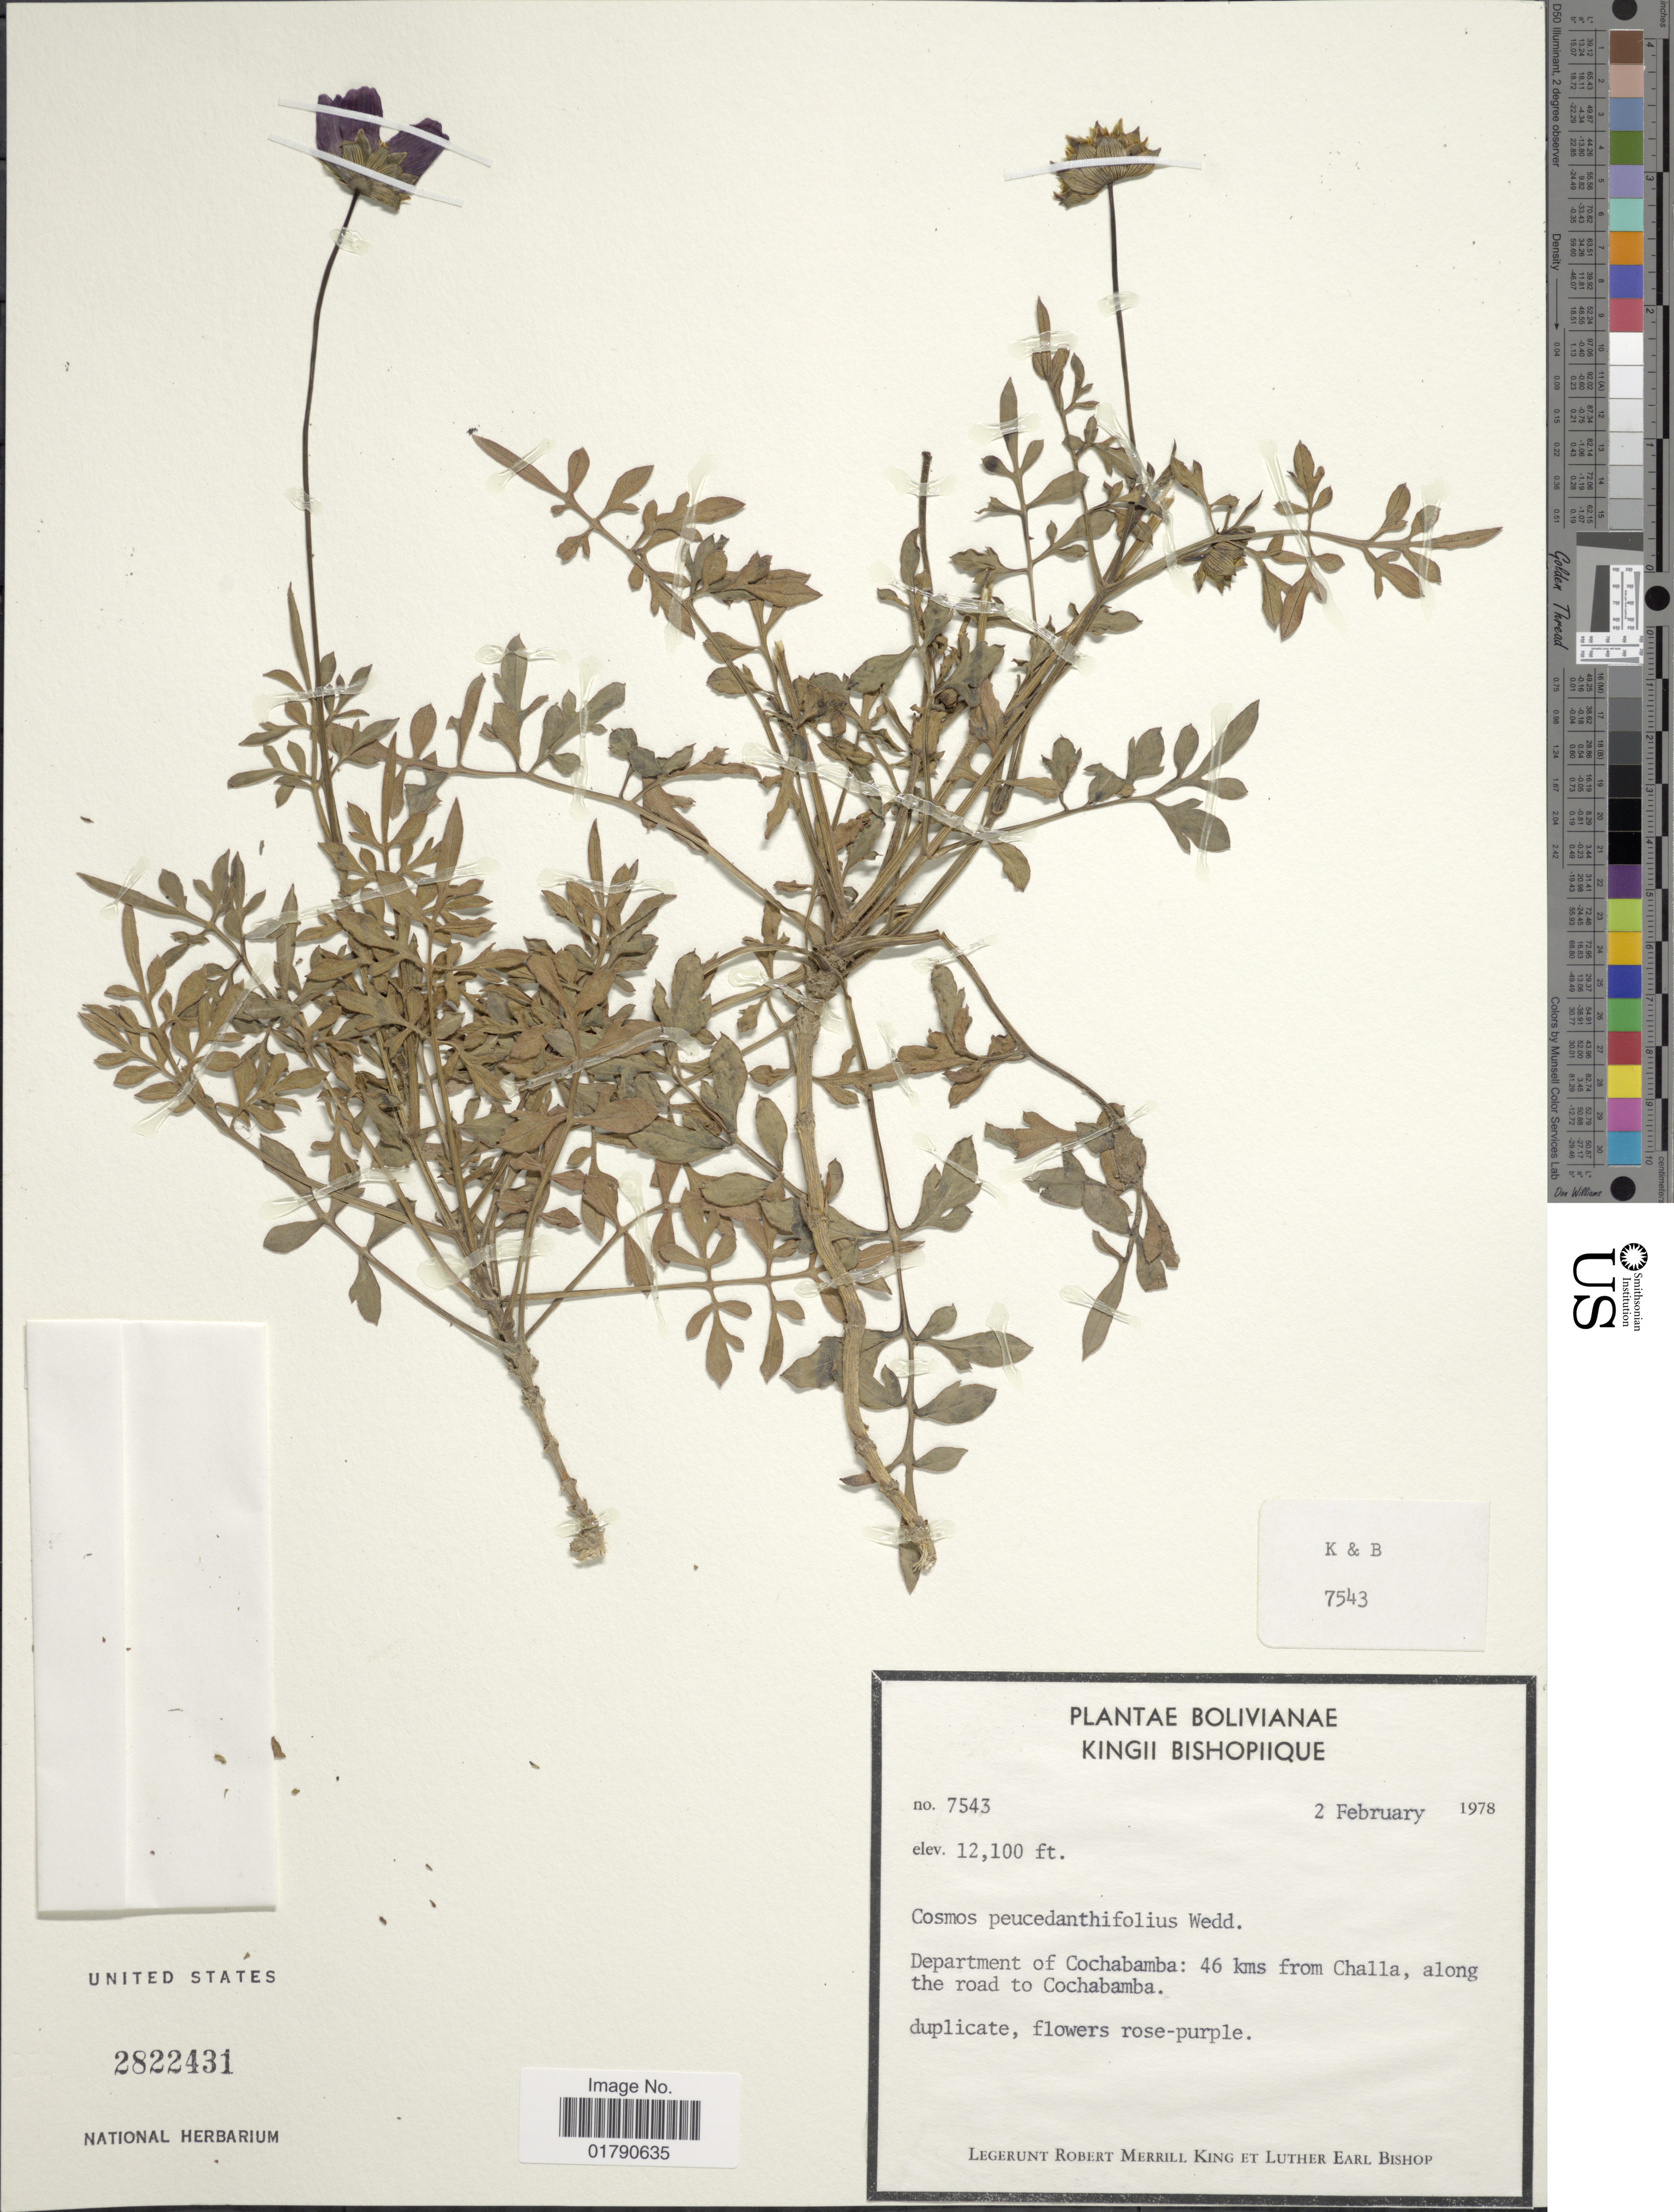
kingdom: Plantae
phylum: Tracheophyta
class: Magnoliopsida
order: Asterales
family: Asteraceae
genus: Cosmos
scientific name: Cosmos peucedanifolius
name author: Wedd.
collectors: R. M. King & L. E. Bishop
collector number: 7543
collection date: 1978-02-02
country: Bolivia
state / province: Cochabamba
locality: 46 kms from Challa, along the road to Cochabamba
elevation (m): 3688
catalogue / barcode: US 2822431